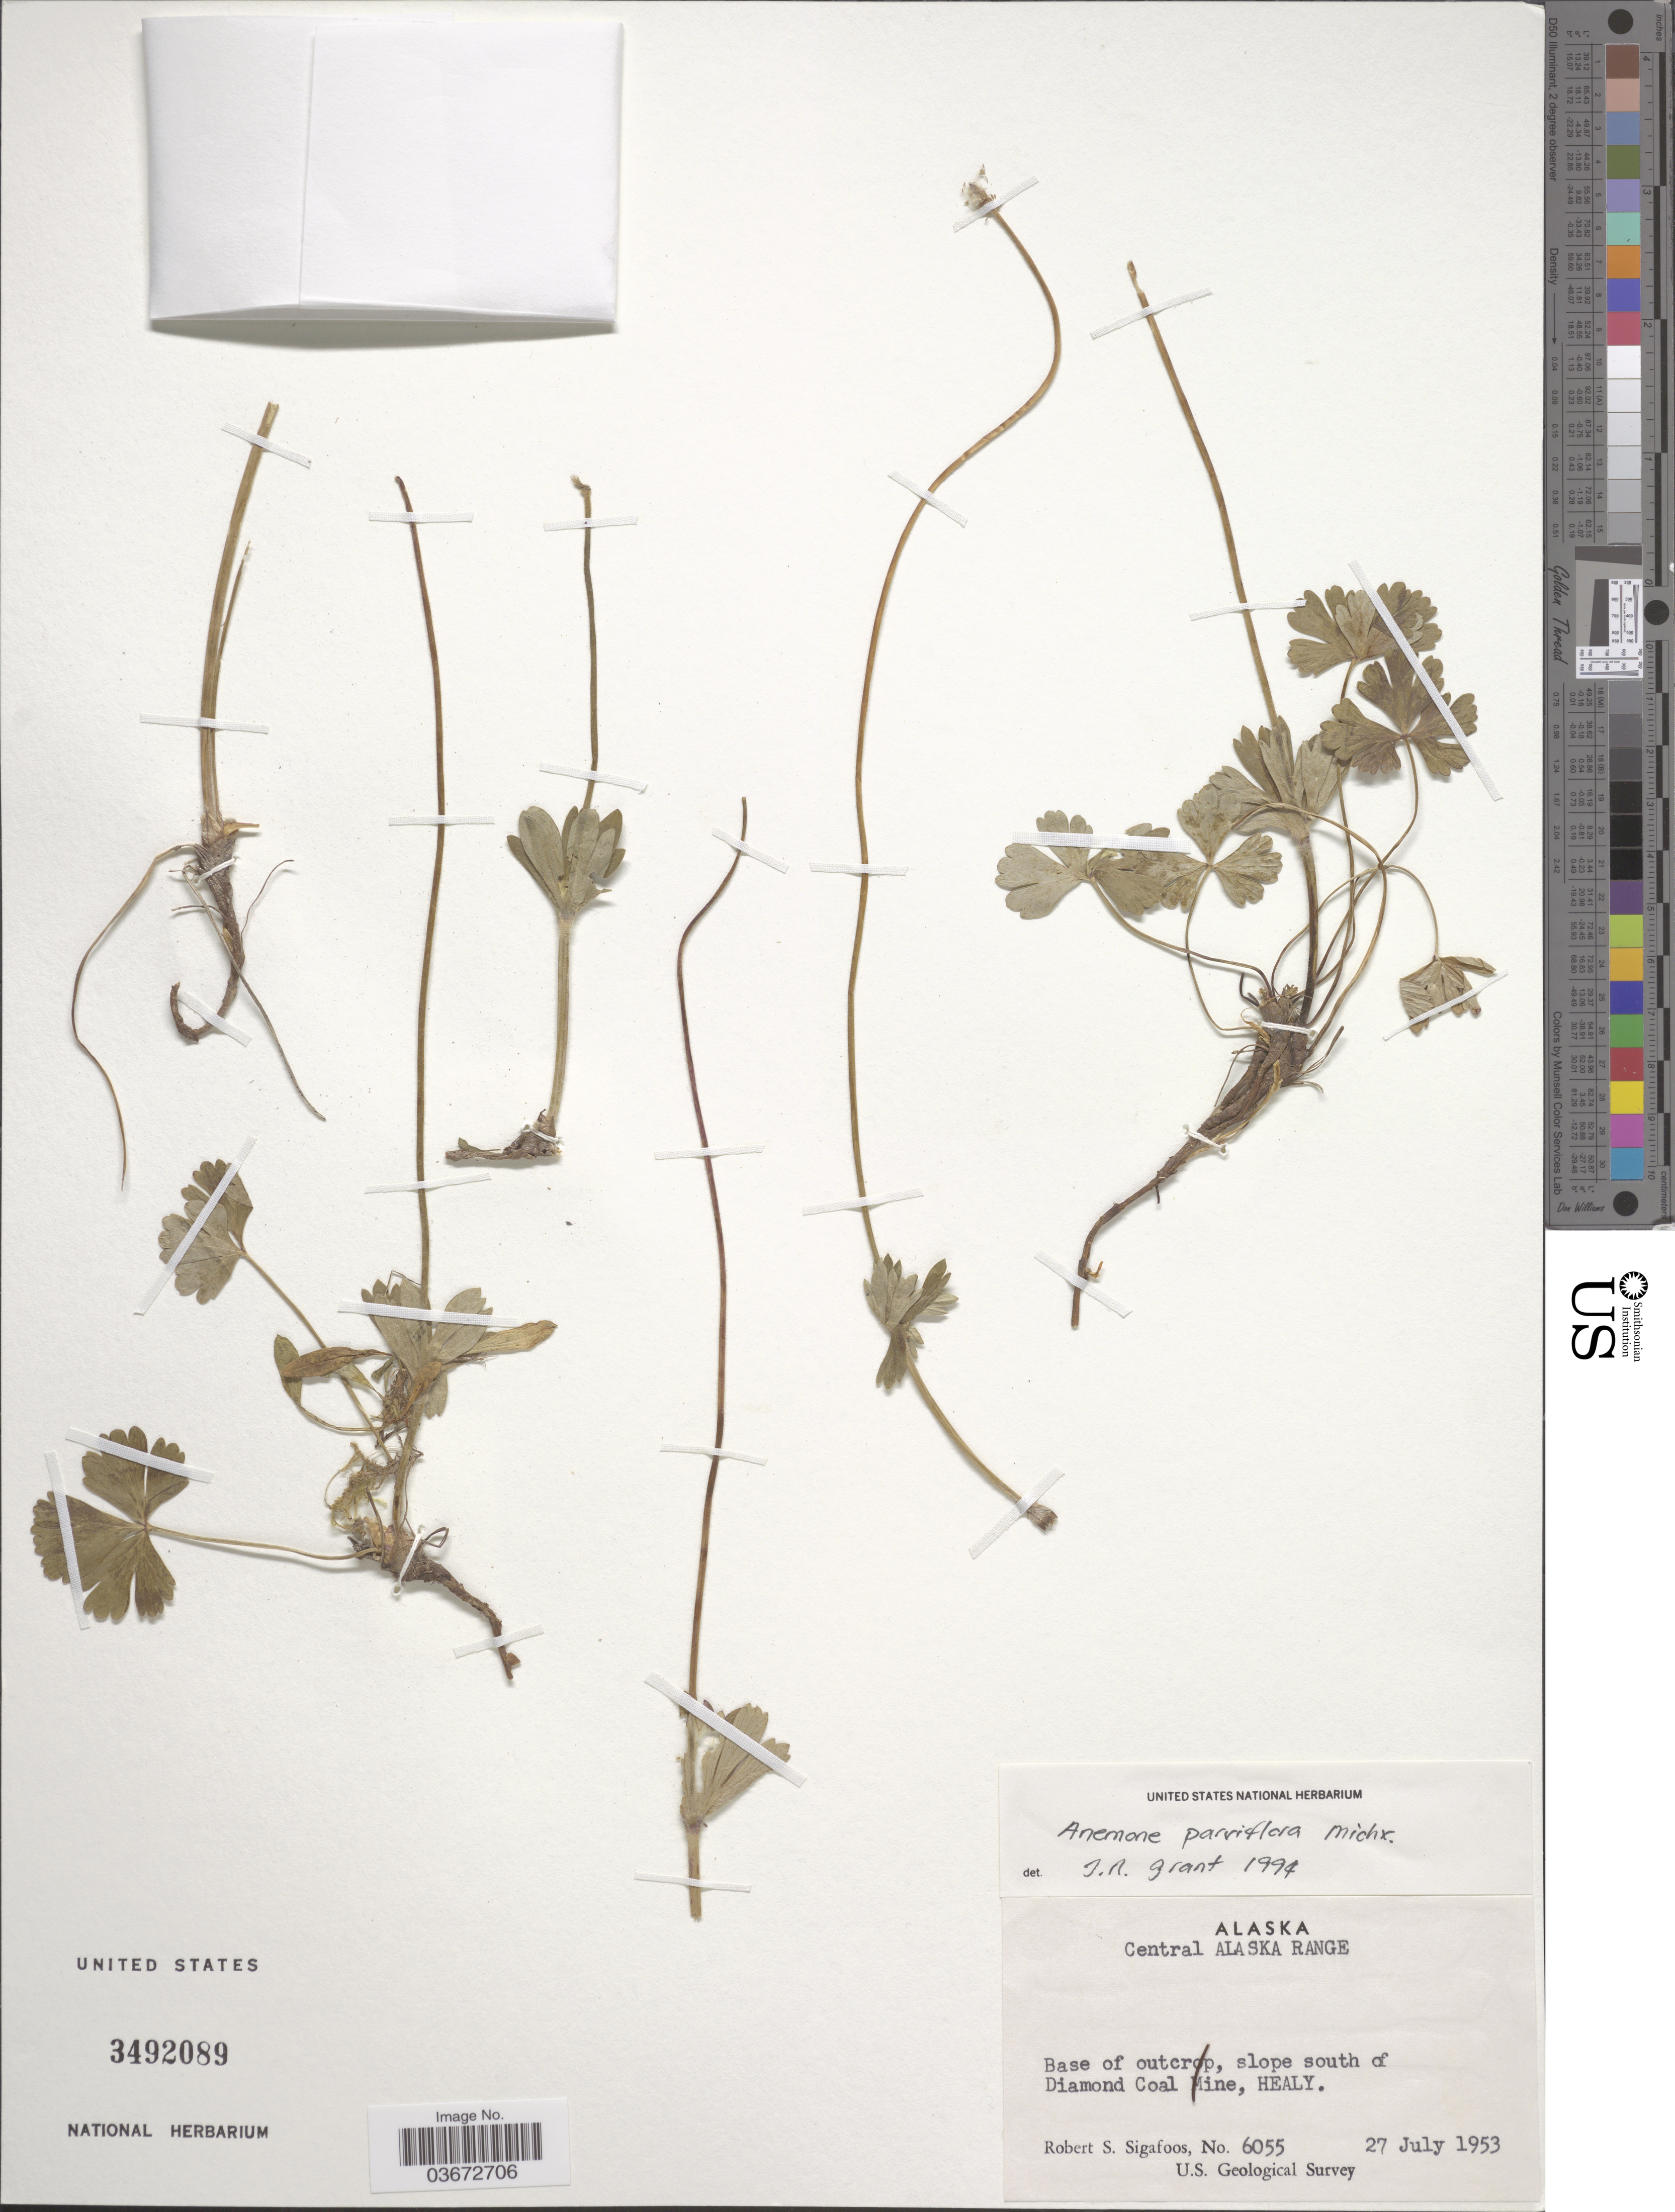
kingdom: Plantae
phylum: Tracheophyta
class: Magnoliopsida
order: Ranunculales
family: Ranunculaceae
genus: Anemone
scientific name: Anemone parviflora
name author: Michx.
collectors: R. Sigafoos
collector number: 6055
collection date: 1953-07-27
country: United States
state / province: Alaska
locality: Central Alaska Range. Base of outcrop, slope south of Diamond Coal Mine, Healy. [unsure placement]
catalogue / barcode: US 3492089